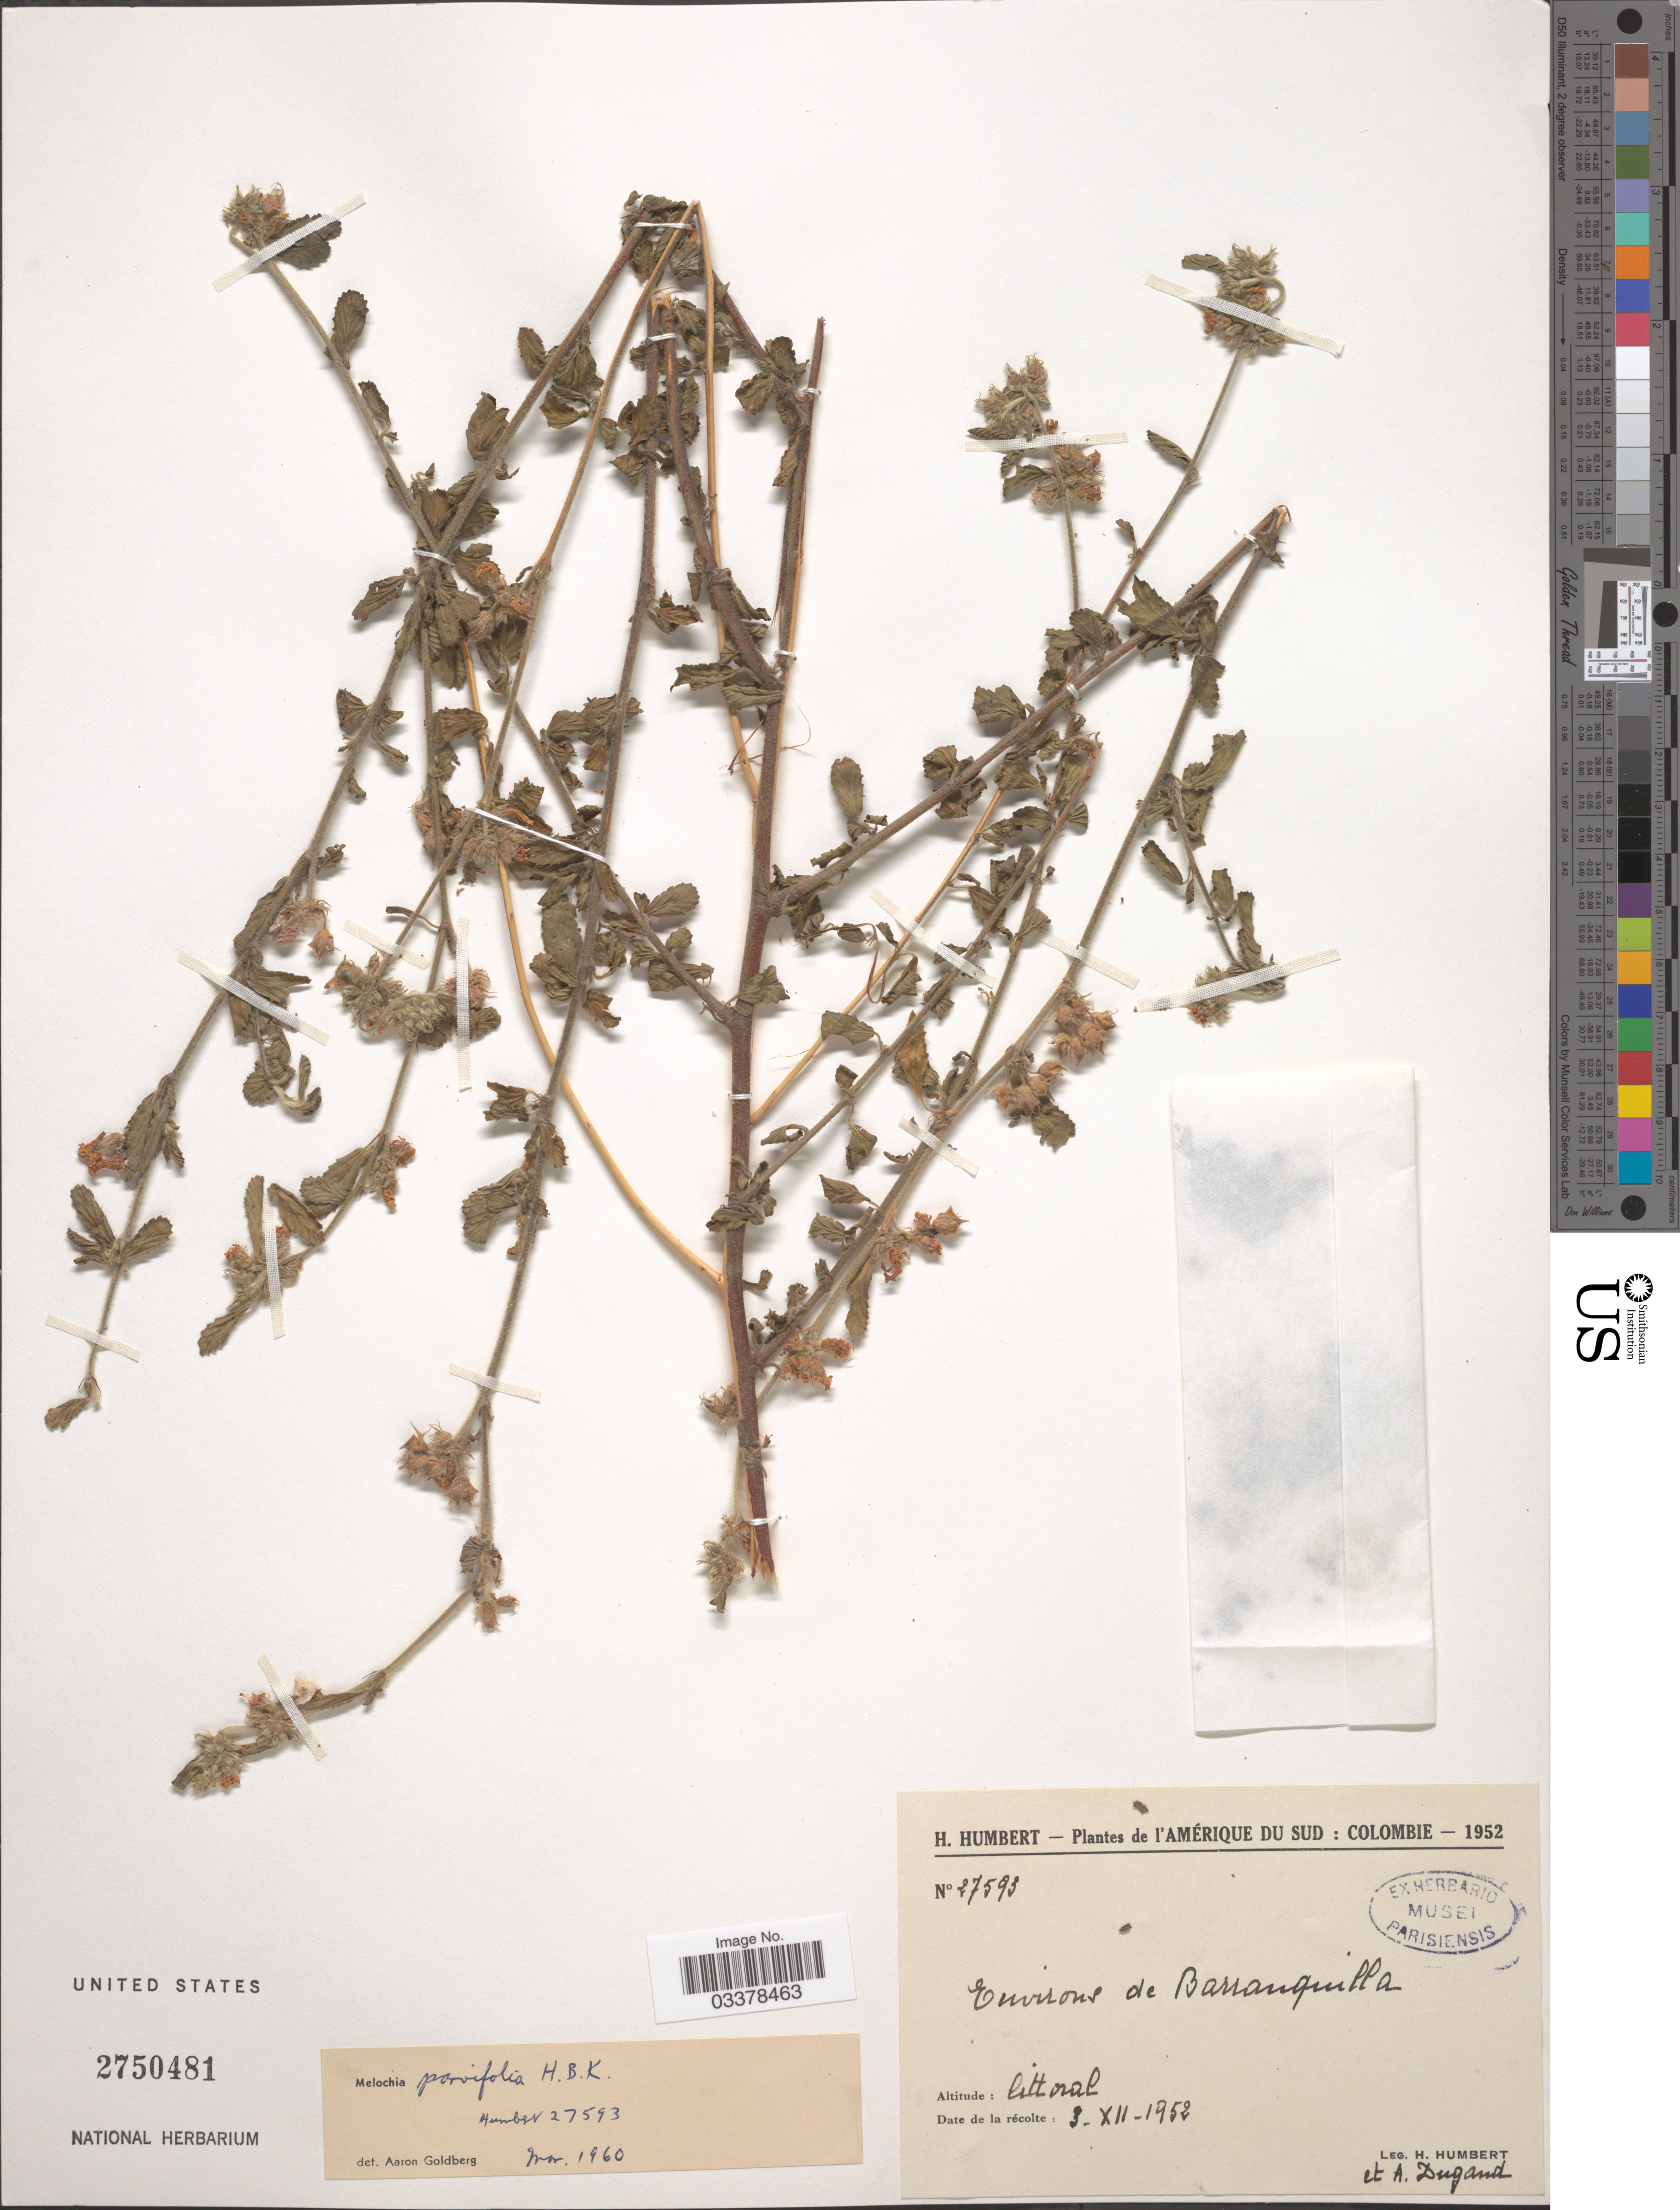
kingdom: Plantae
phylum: Tracheophyta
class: Magnoliopsida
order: Malvales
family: Malvaceae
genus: Melochia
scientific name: Melochia parvifolia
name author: Kunth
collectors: H. Humbert & A. Dugand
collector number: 27593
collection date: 1952-12-03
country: Colombia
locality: Environs de Barranquilla.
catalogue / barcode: US 2750481